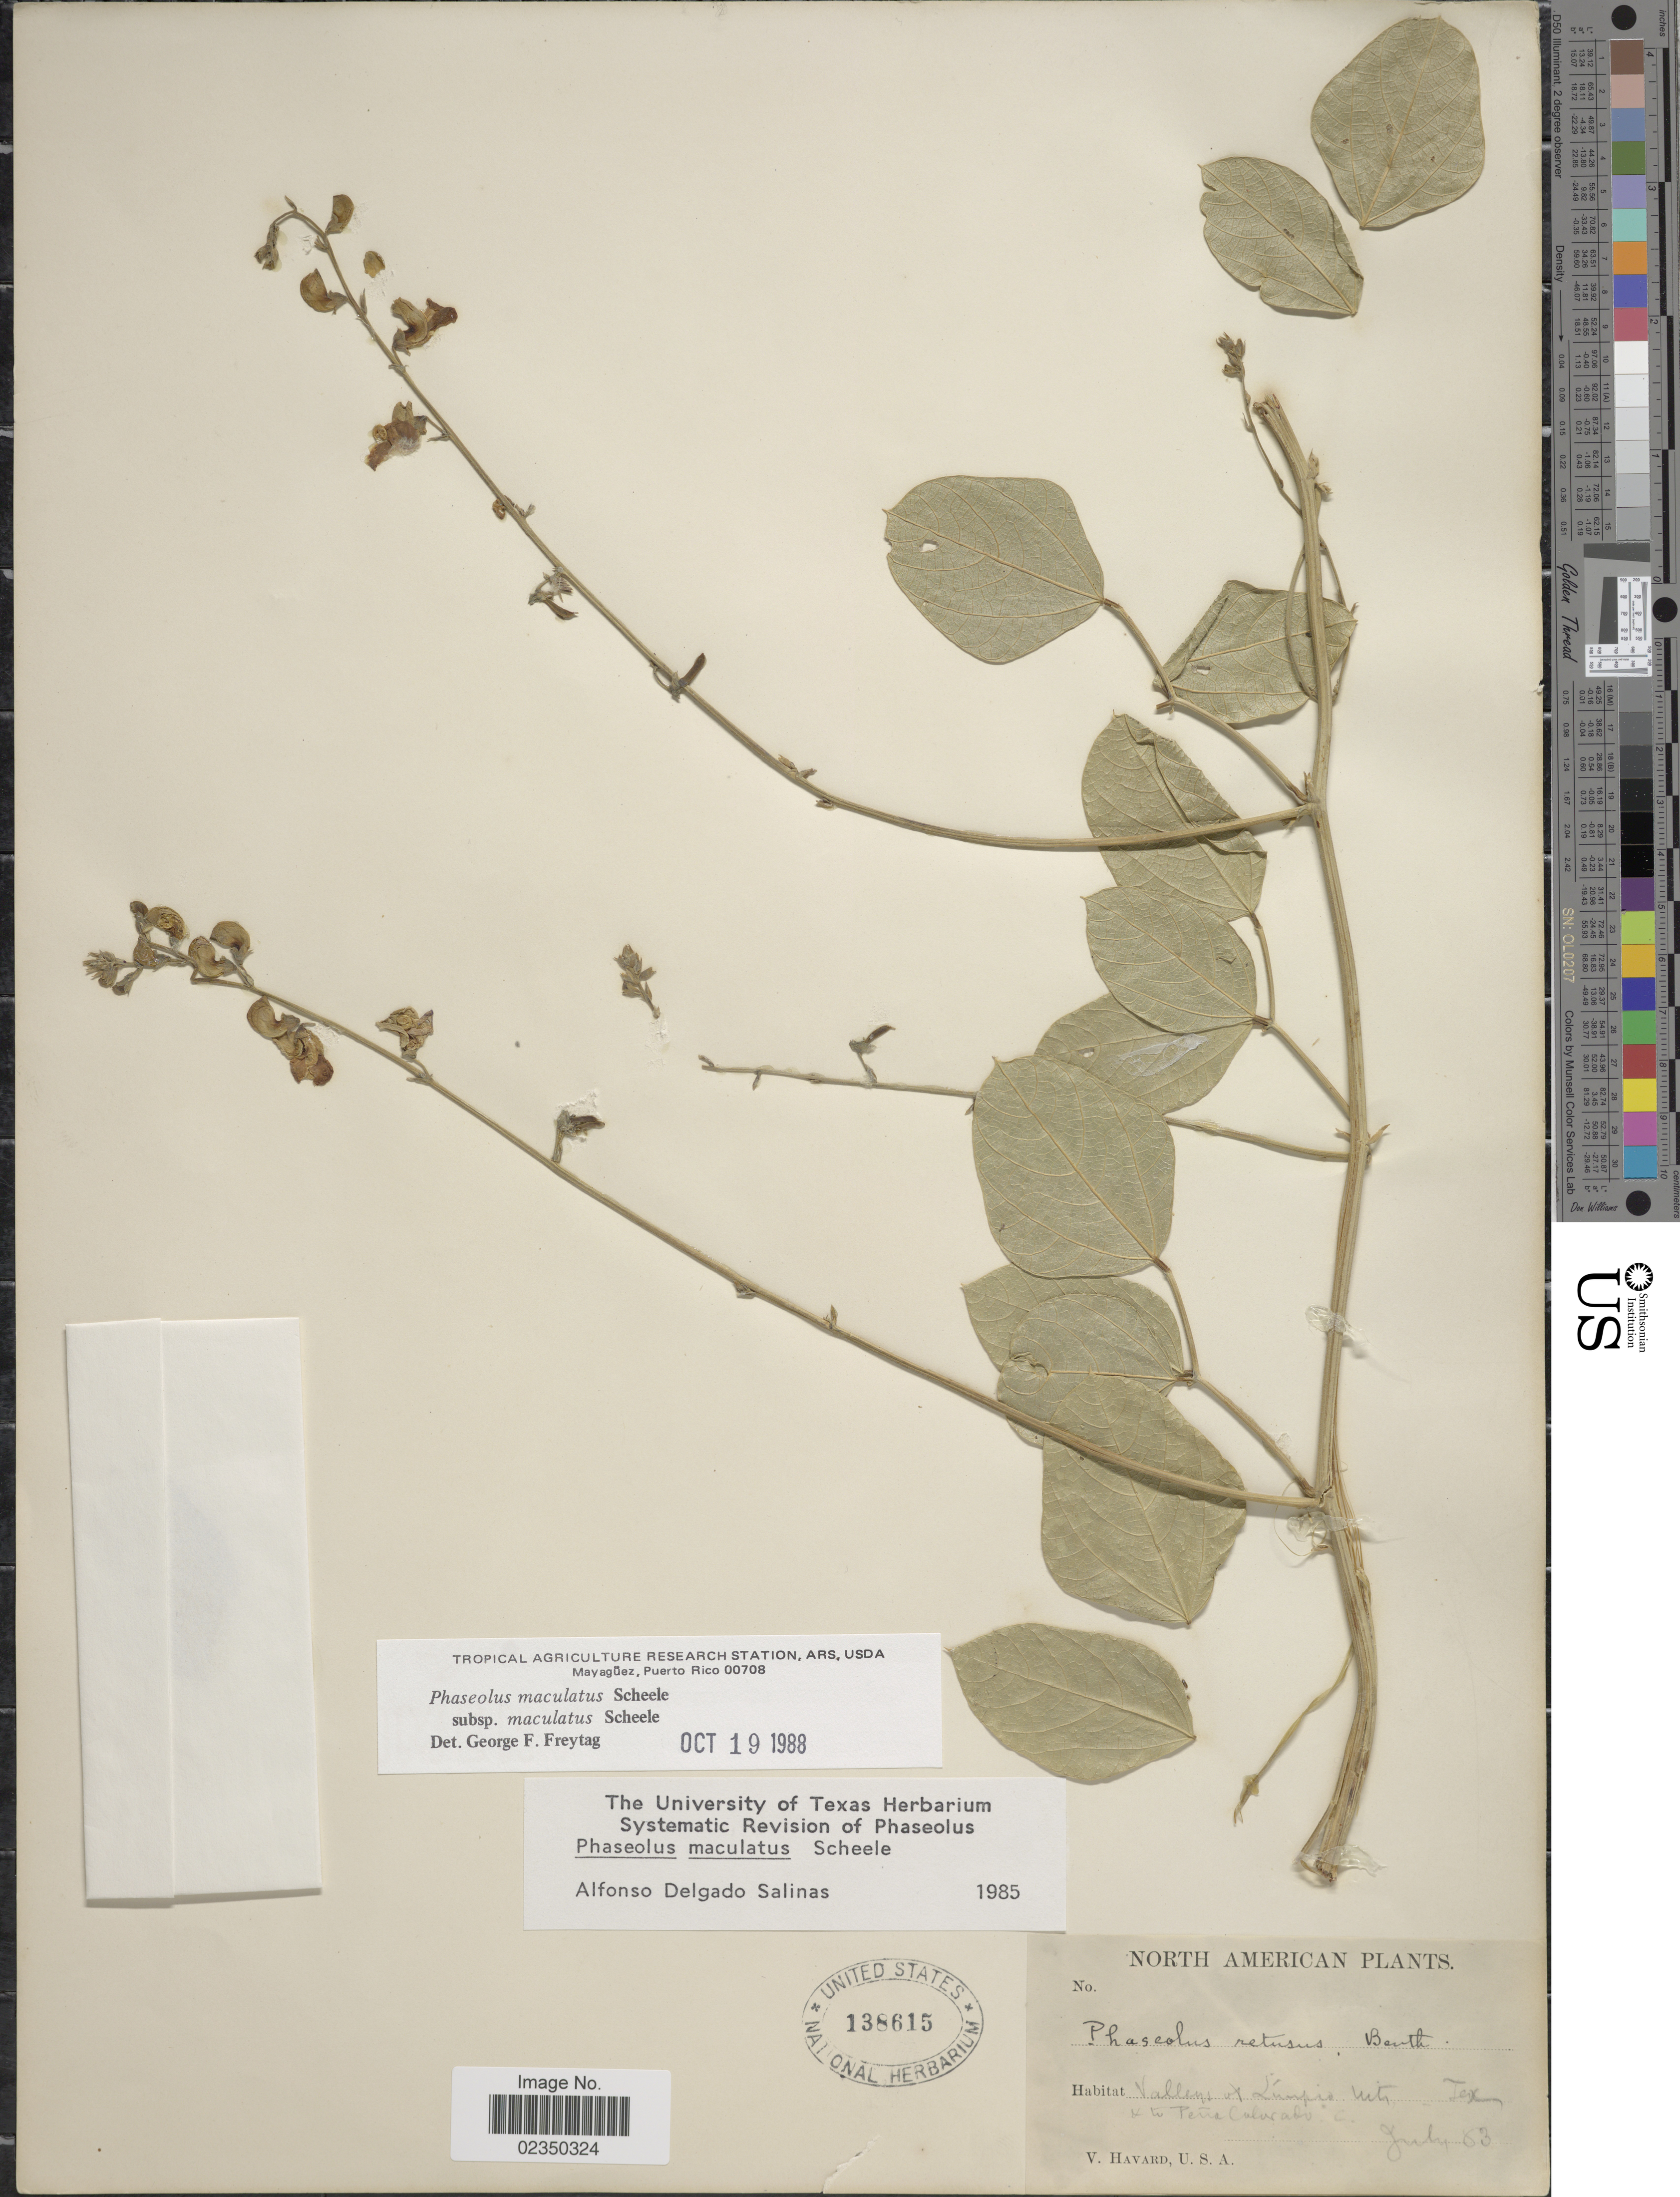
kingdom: Plantae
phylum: Tracheophyta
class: Magnoliopsida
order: Fabales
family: Fabaceae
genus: Phaseolus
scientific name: Phaseolus maculatus subsp. maculatus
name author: Scheele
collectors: V. Havard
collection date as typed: Transcribed d/m/y: /7/83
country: United States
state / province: Texas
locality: Valleys of Limpia Mts, Tex to Peno Colorado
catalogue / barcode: US 138615